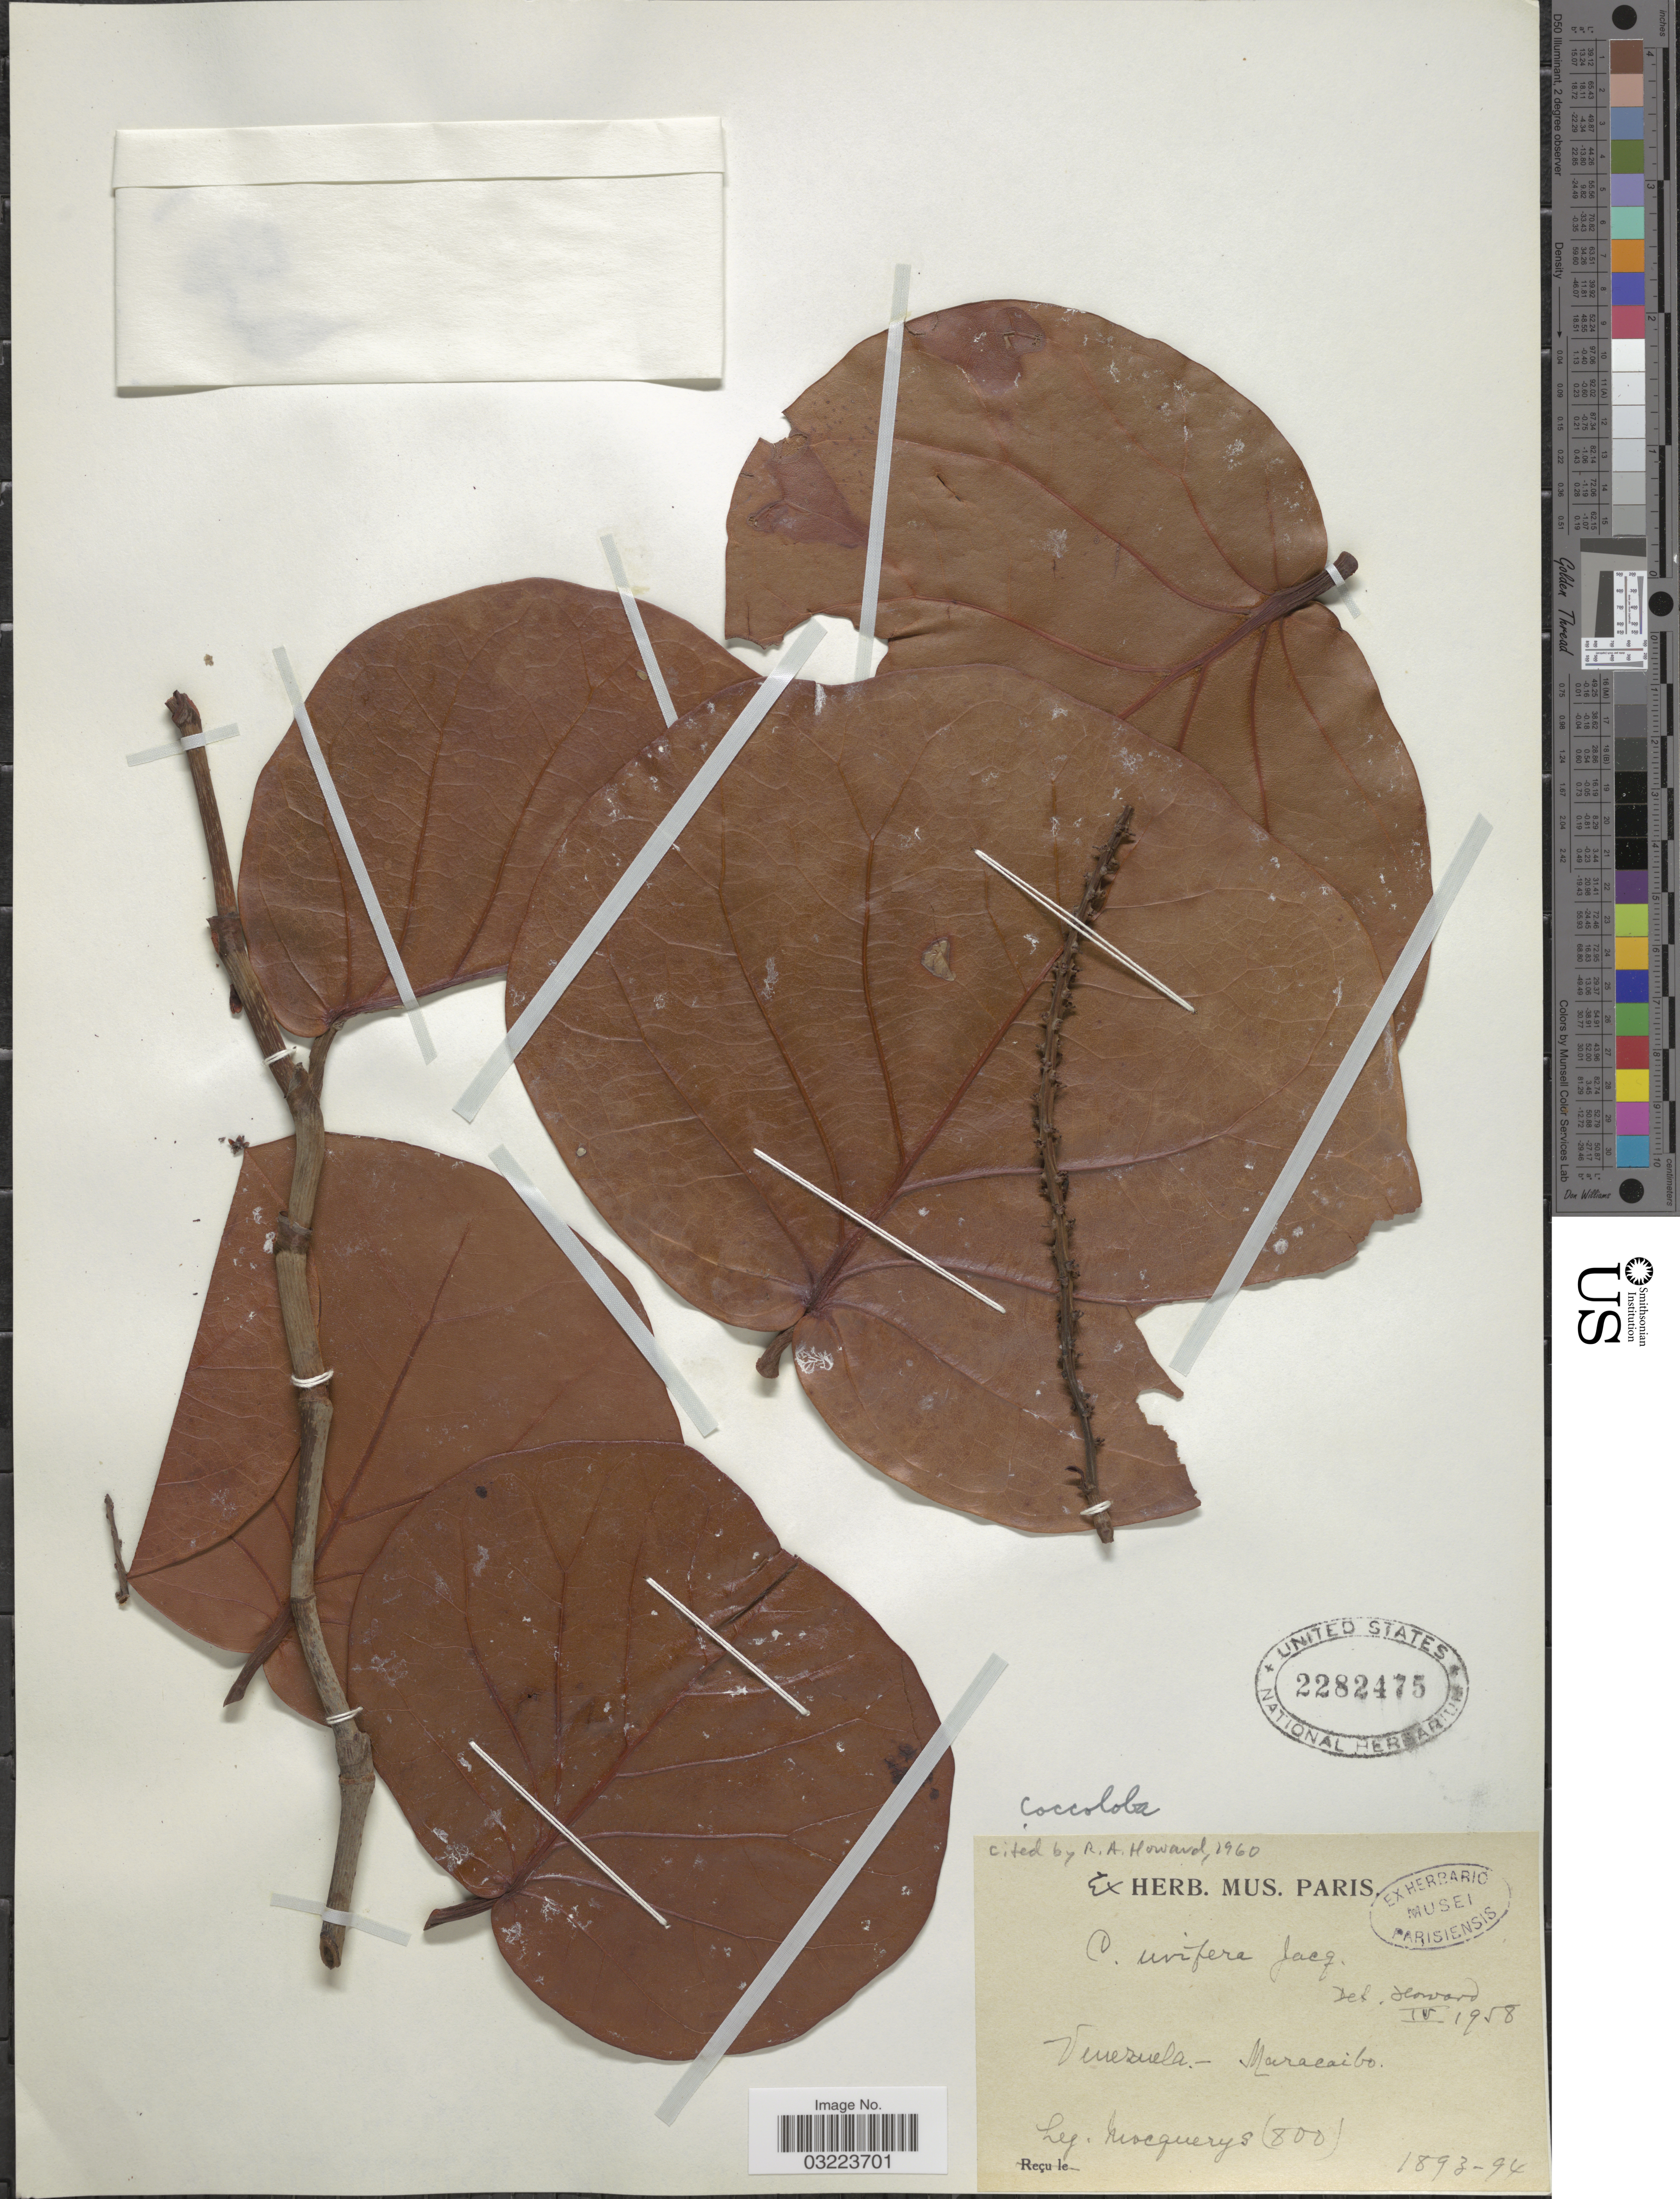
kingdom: Plantae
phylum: Tracheophyta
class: Magnoliopsida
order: Caryophyllales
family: Polygonaceae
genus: Coccoloba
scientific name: Coccoloba uvifera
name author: L.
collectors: A. Mocquerys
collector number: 800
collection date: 1893/1894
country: Venezuela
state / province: Zulia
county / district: Maracaibo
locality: Maracaibo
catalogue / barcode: US 2282475